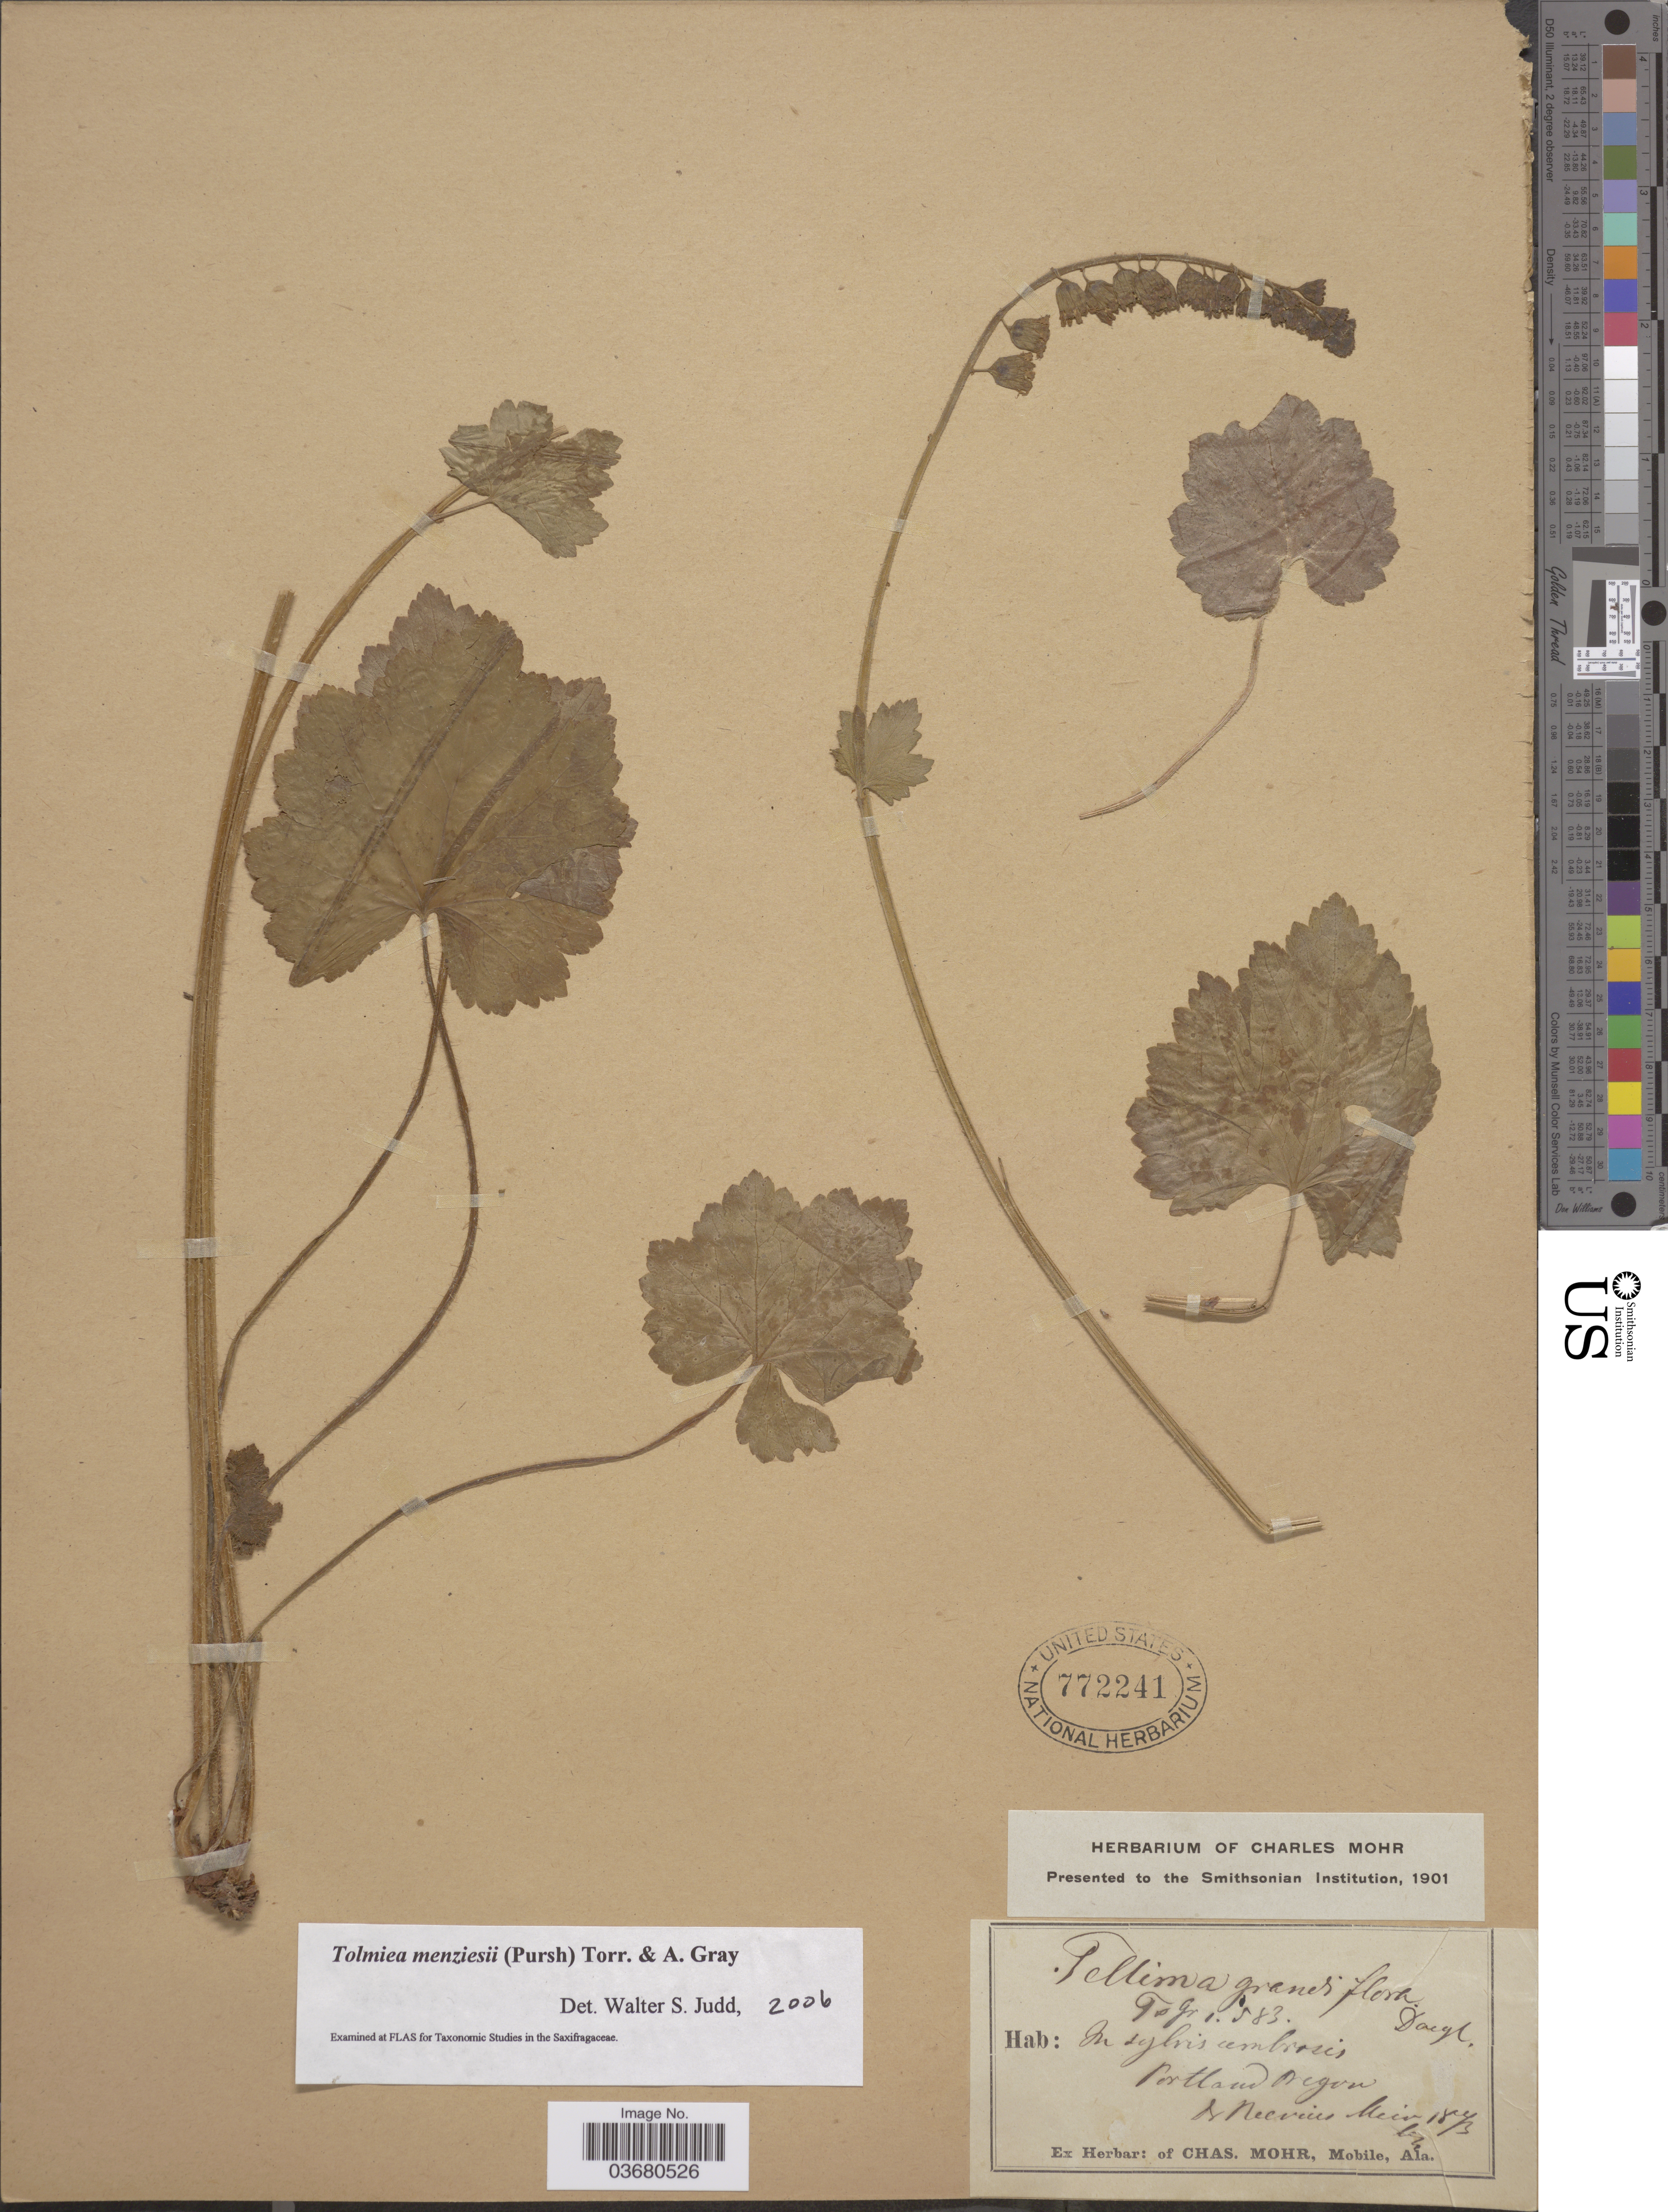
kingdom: Plantae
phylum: Tracheophyta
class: Magnoliopsida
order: Saxifragales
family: Saxifragaceae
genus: Tolmiea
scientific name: Tolmiea menziesii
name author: (Pursh) Torr. & A. Gray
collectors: D. Nevius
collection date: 1873-05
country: United States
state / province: Oregon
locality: In sylvis umbrosis. Portland.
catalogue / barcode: US 772241